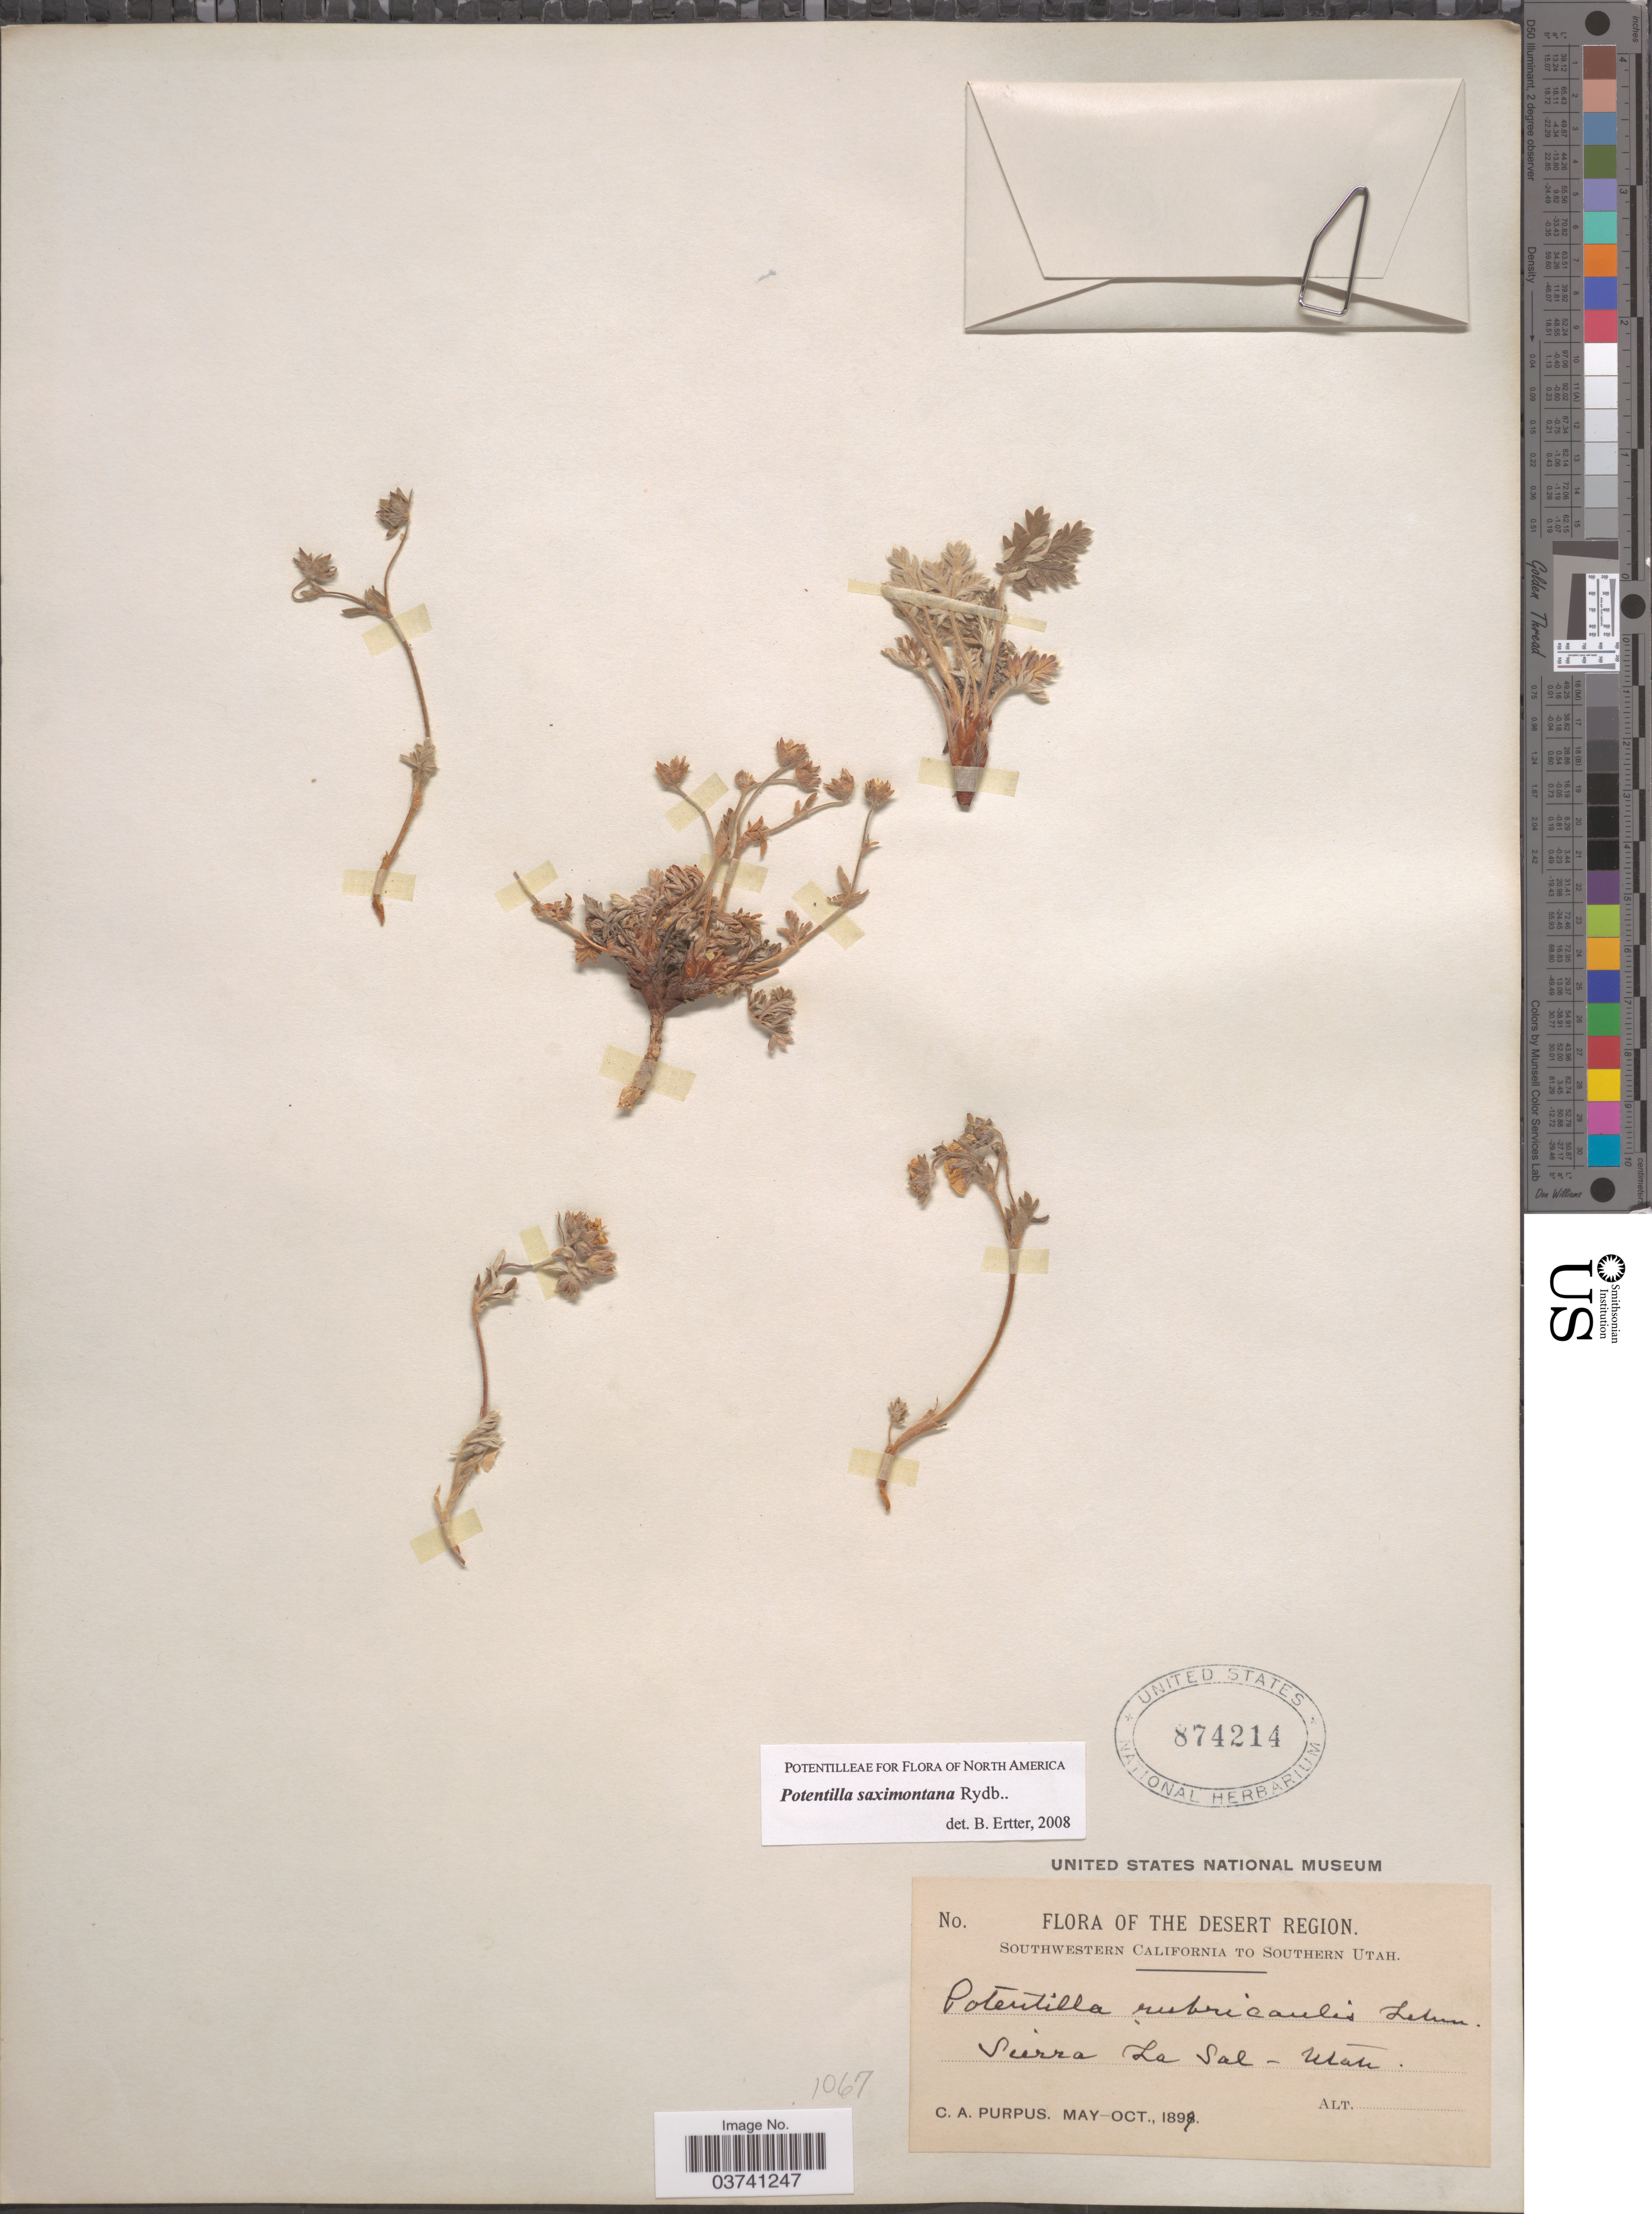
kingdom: Plantae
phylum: Tracheophyta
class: Magnoliopsida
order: Rosales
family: Rosaceae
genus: Potentilla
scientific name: Potentilla saximontana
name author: Rydb.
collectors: C. A. Purpus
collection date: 1899-05/1899-10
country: United States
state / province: Utah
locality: Desert Region. Southern Utah. Sierra La Sal.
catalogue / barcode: US 874214